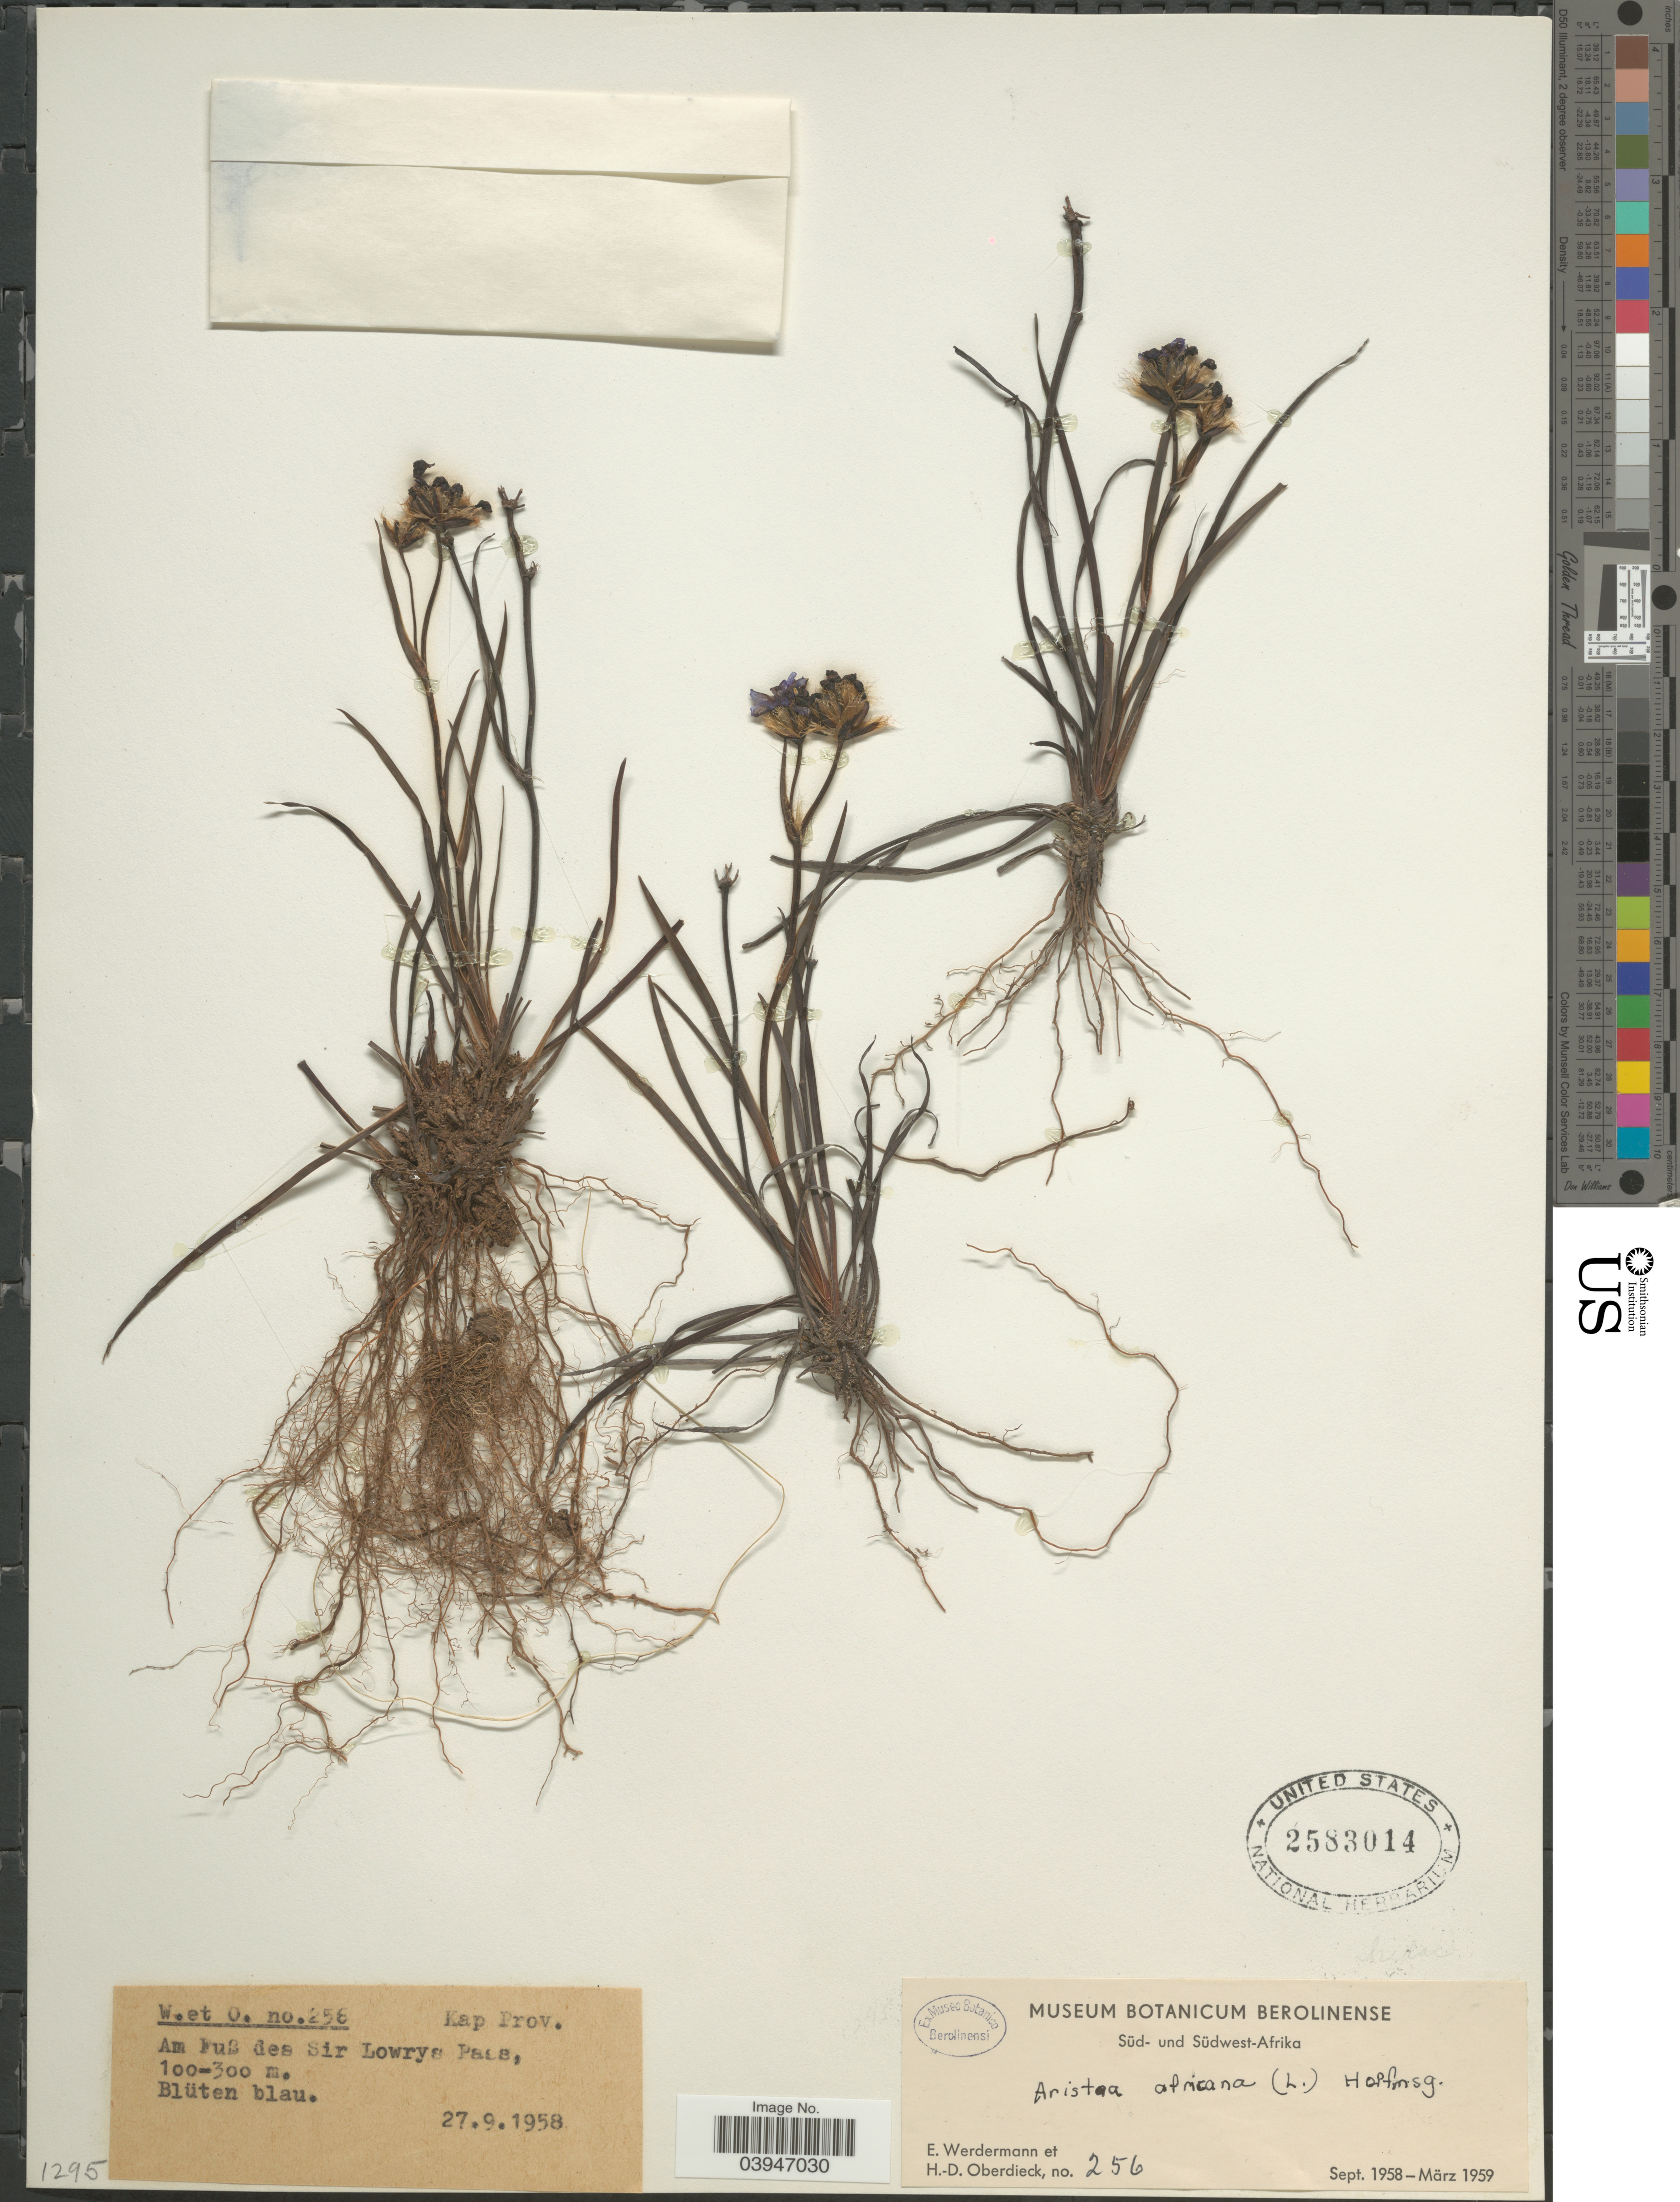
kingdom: Plantae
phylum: Tracheophyta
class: Liliopsida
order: Asparagales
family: Iridaceae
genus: Aristea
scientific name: Aristea africana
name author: (L.) Hoffmanns.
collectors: E. Werdermann & H. Oberdieck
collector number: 256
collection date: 1958-09-27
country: South Africa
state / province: Western Cape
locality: Kap Prov. Am Fuß des Sir Lowrys Pass.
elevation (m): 100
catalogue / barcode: US 2583014